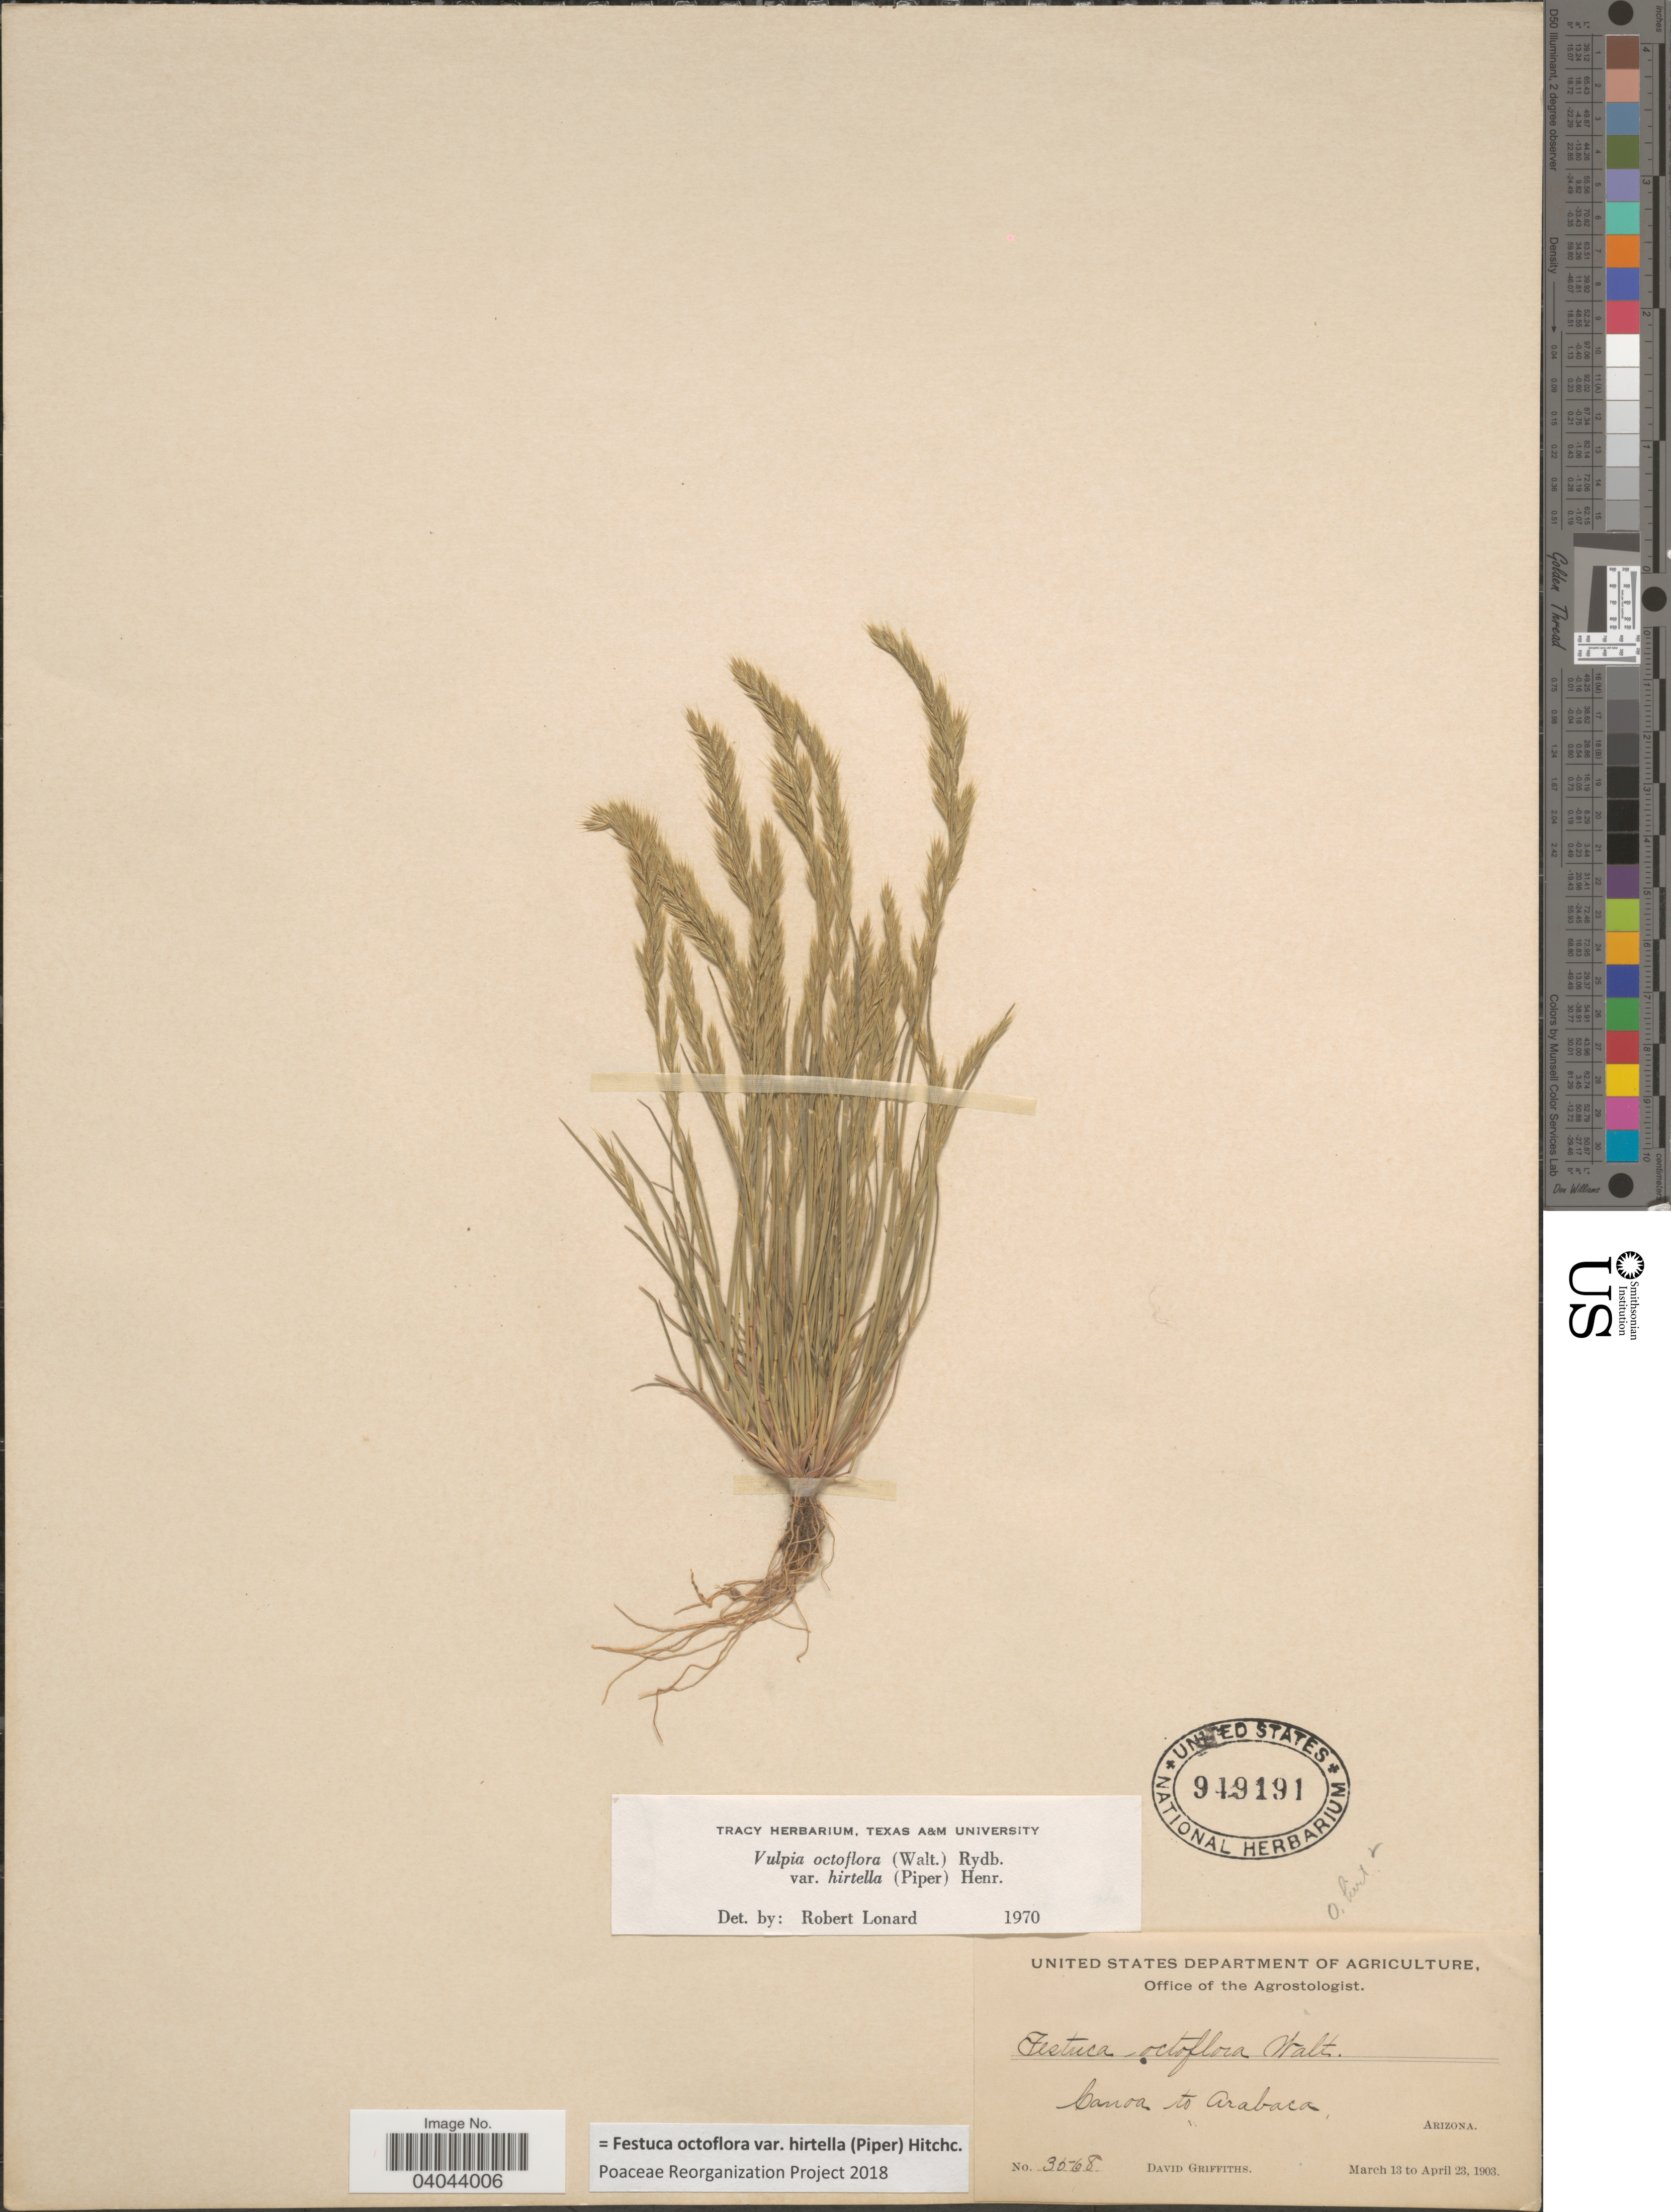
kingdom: Plantae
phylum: Tracheophyta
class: Liliopsida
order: Poales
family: Poaceae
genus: Festuca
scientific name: Festuca octoflora var. hirtella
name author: Piper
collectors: D. Griffiths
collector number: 3568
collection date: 1903-03-13/1903-04-23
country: United States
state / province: Arizona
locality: Canoa to Arabaca.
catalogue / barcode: US 949191